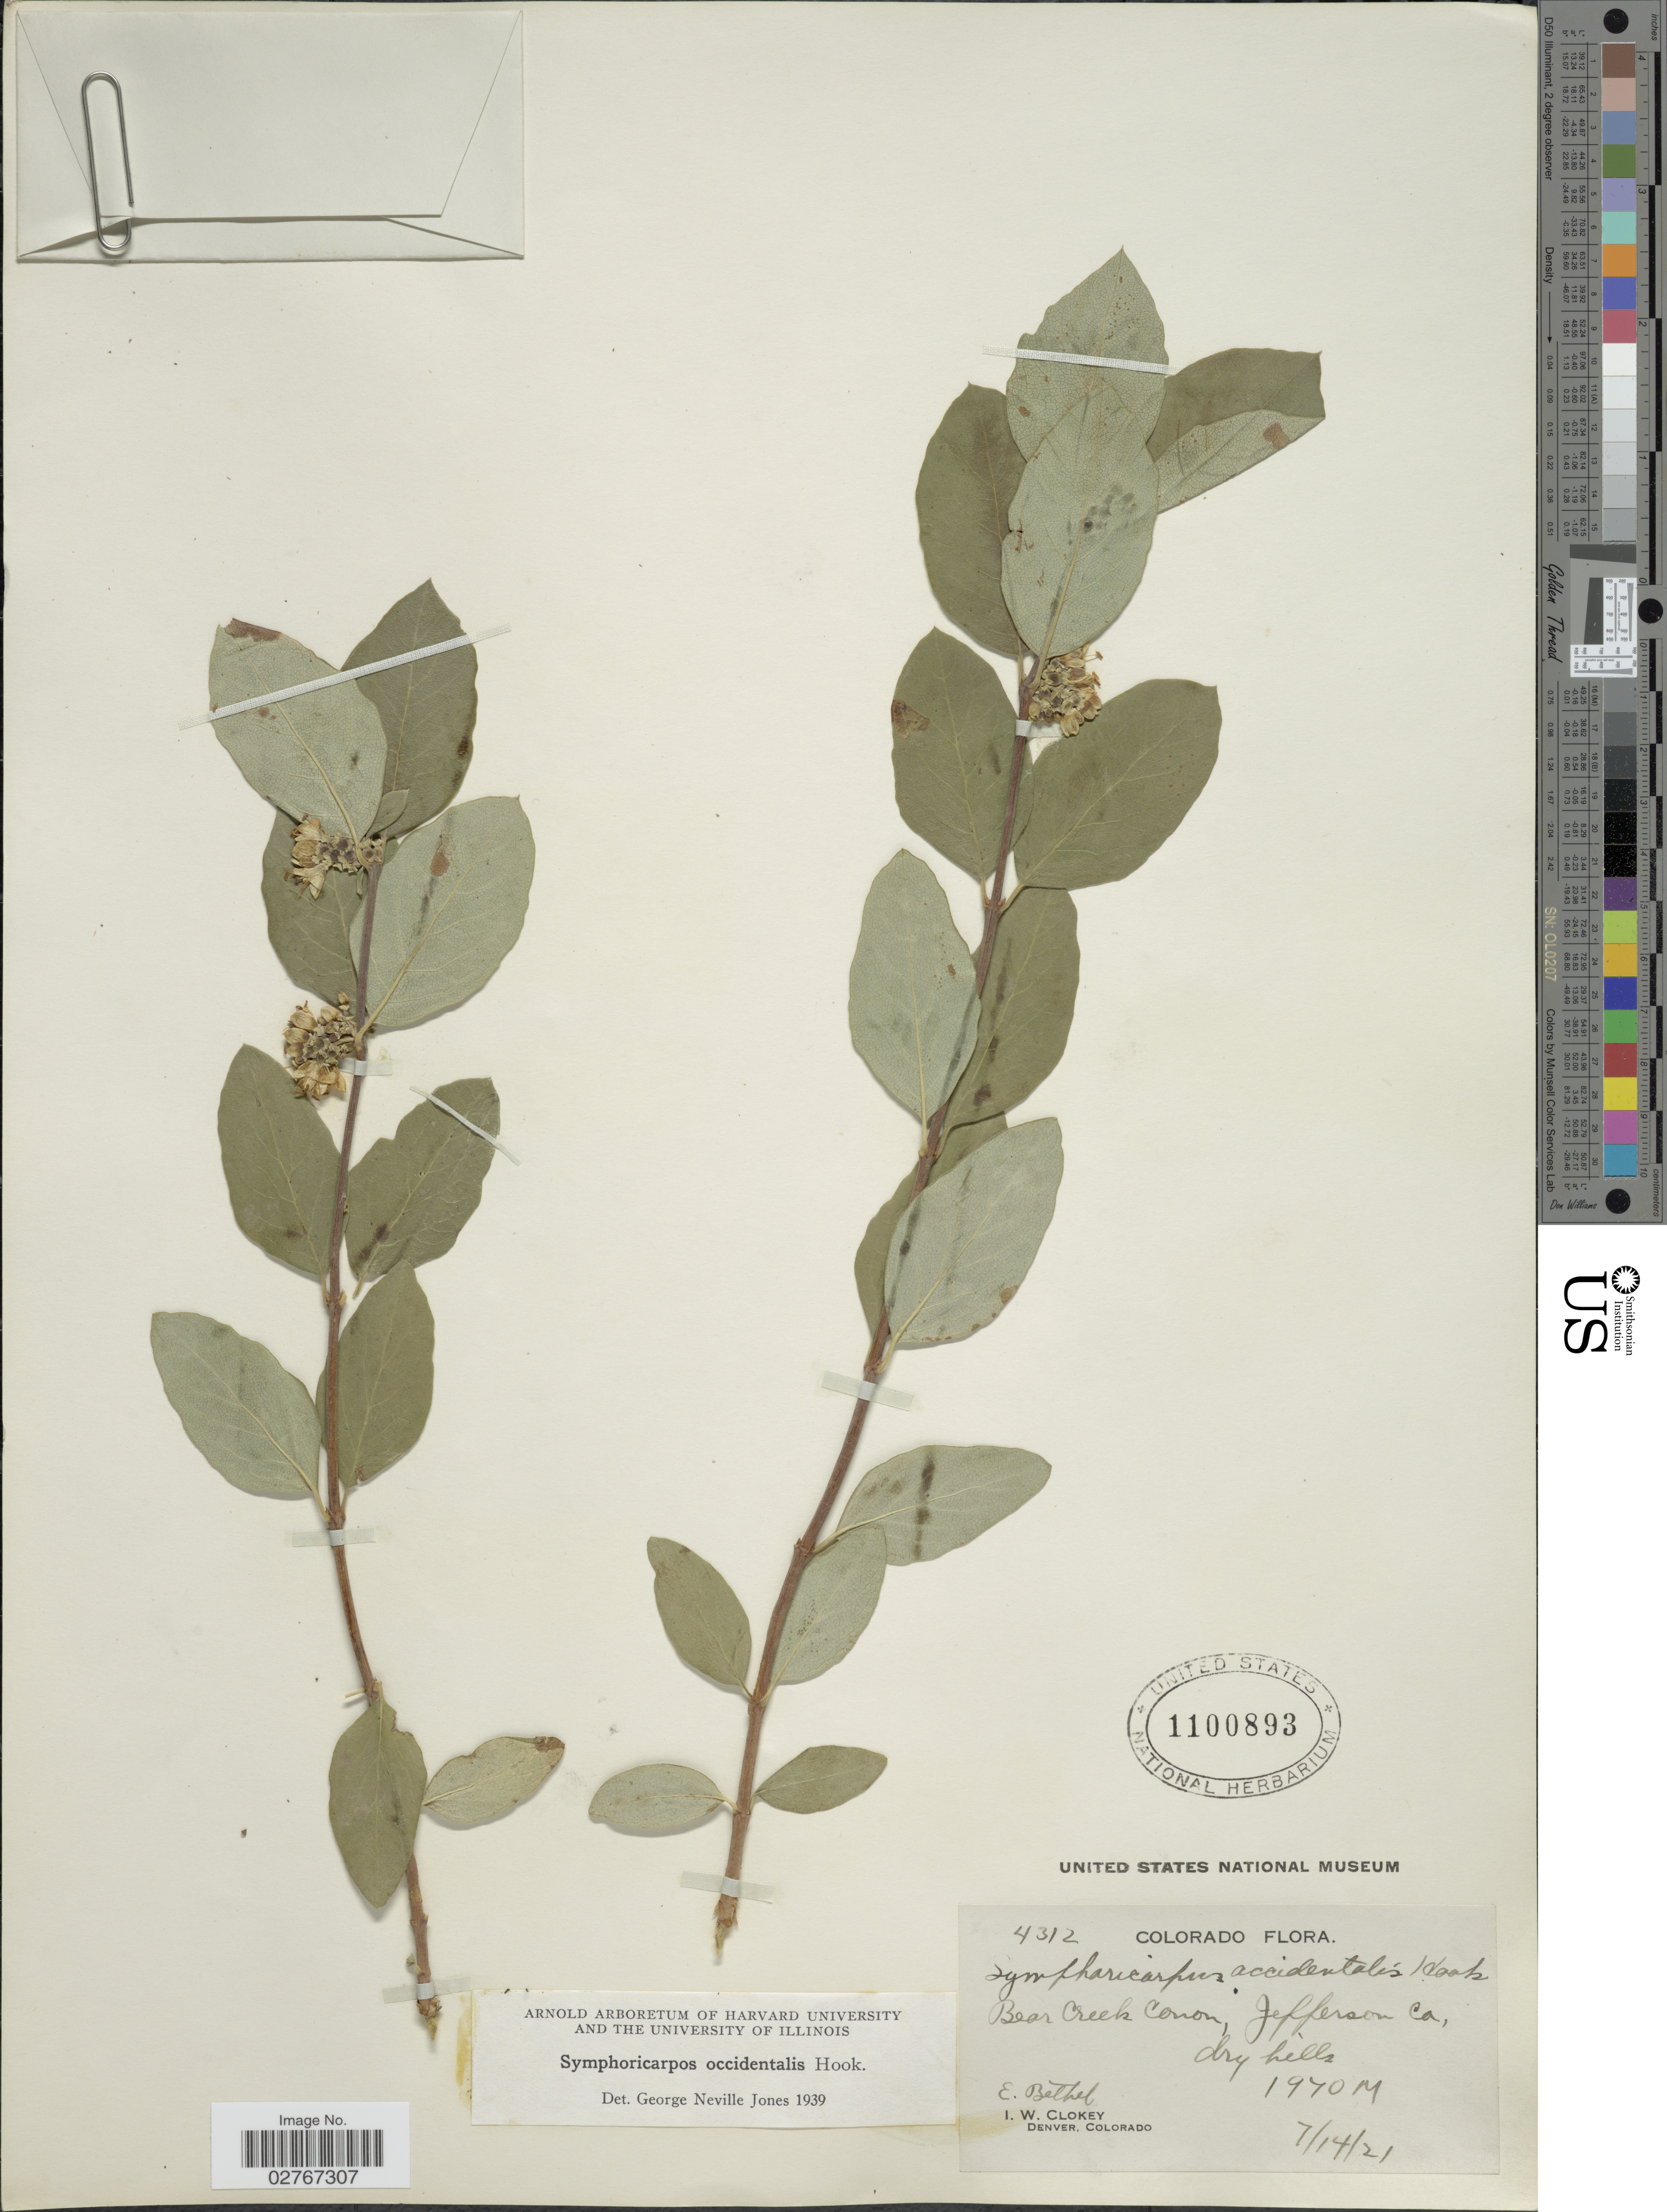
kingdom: Plantae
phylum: Tracheophyta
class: Magnoliopsida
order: Dipsacales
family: Caprifoliaceae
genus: Symphoricarpos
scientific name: Symphoricarpos occidentalis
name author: (R. Br.) Hook.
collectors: E. Bethel & I. W. Clokey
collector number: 4312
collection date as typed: Transcribed d/m/y: 14/7/21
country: United States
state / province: Colorado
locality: Bear Creek Canon, Jefferson Co., dry hills.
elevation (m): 1970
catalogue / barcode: US 1100893